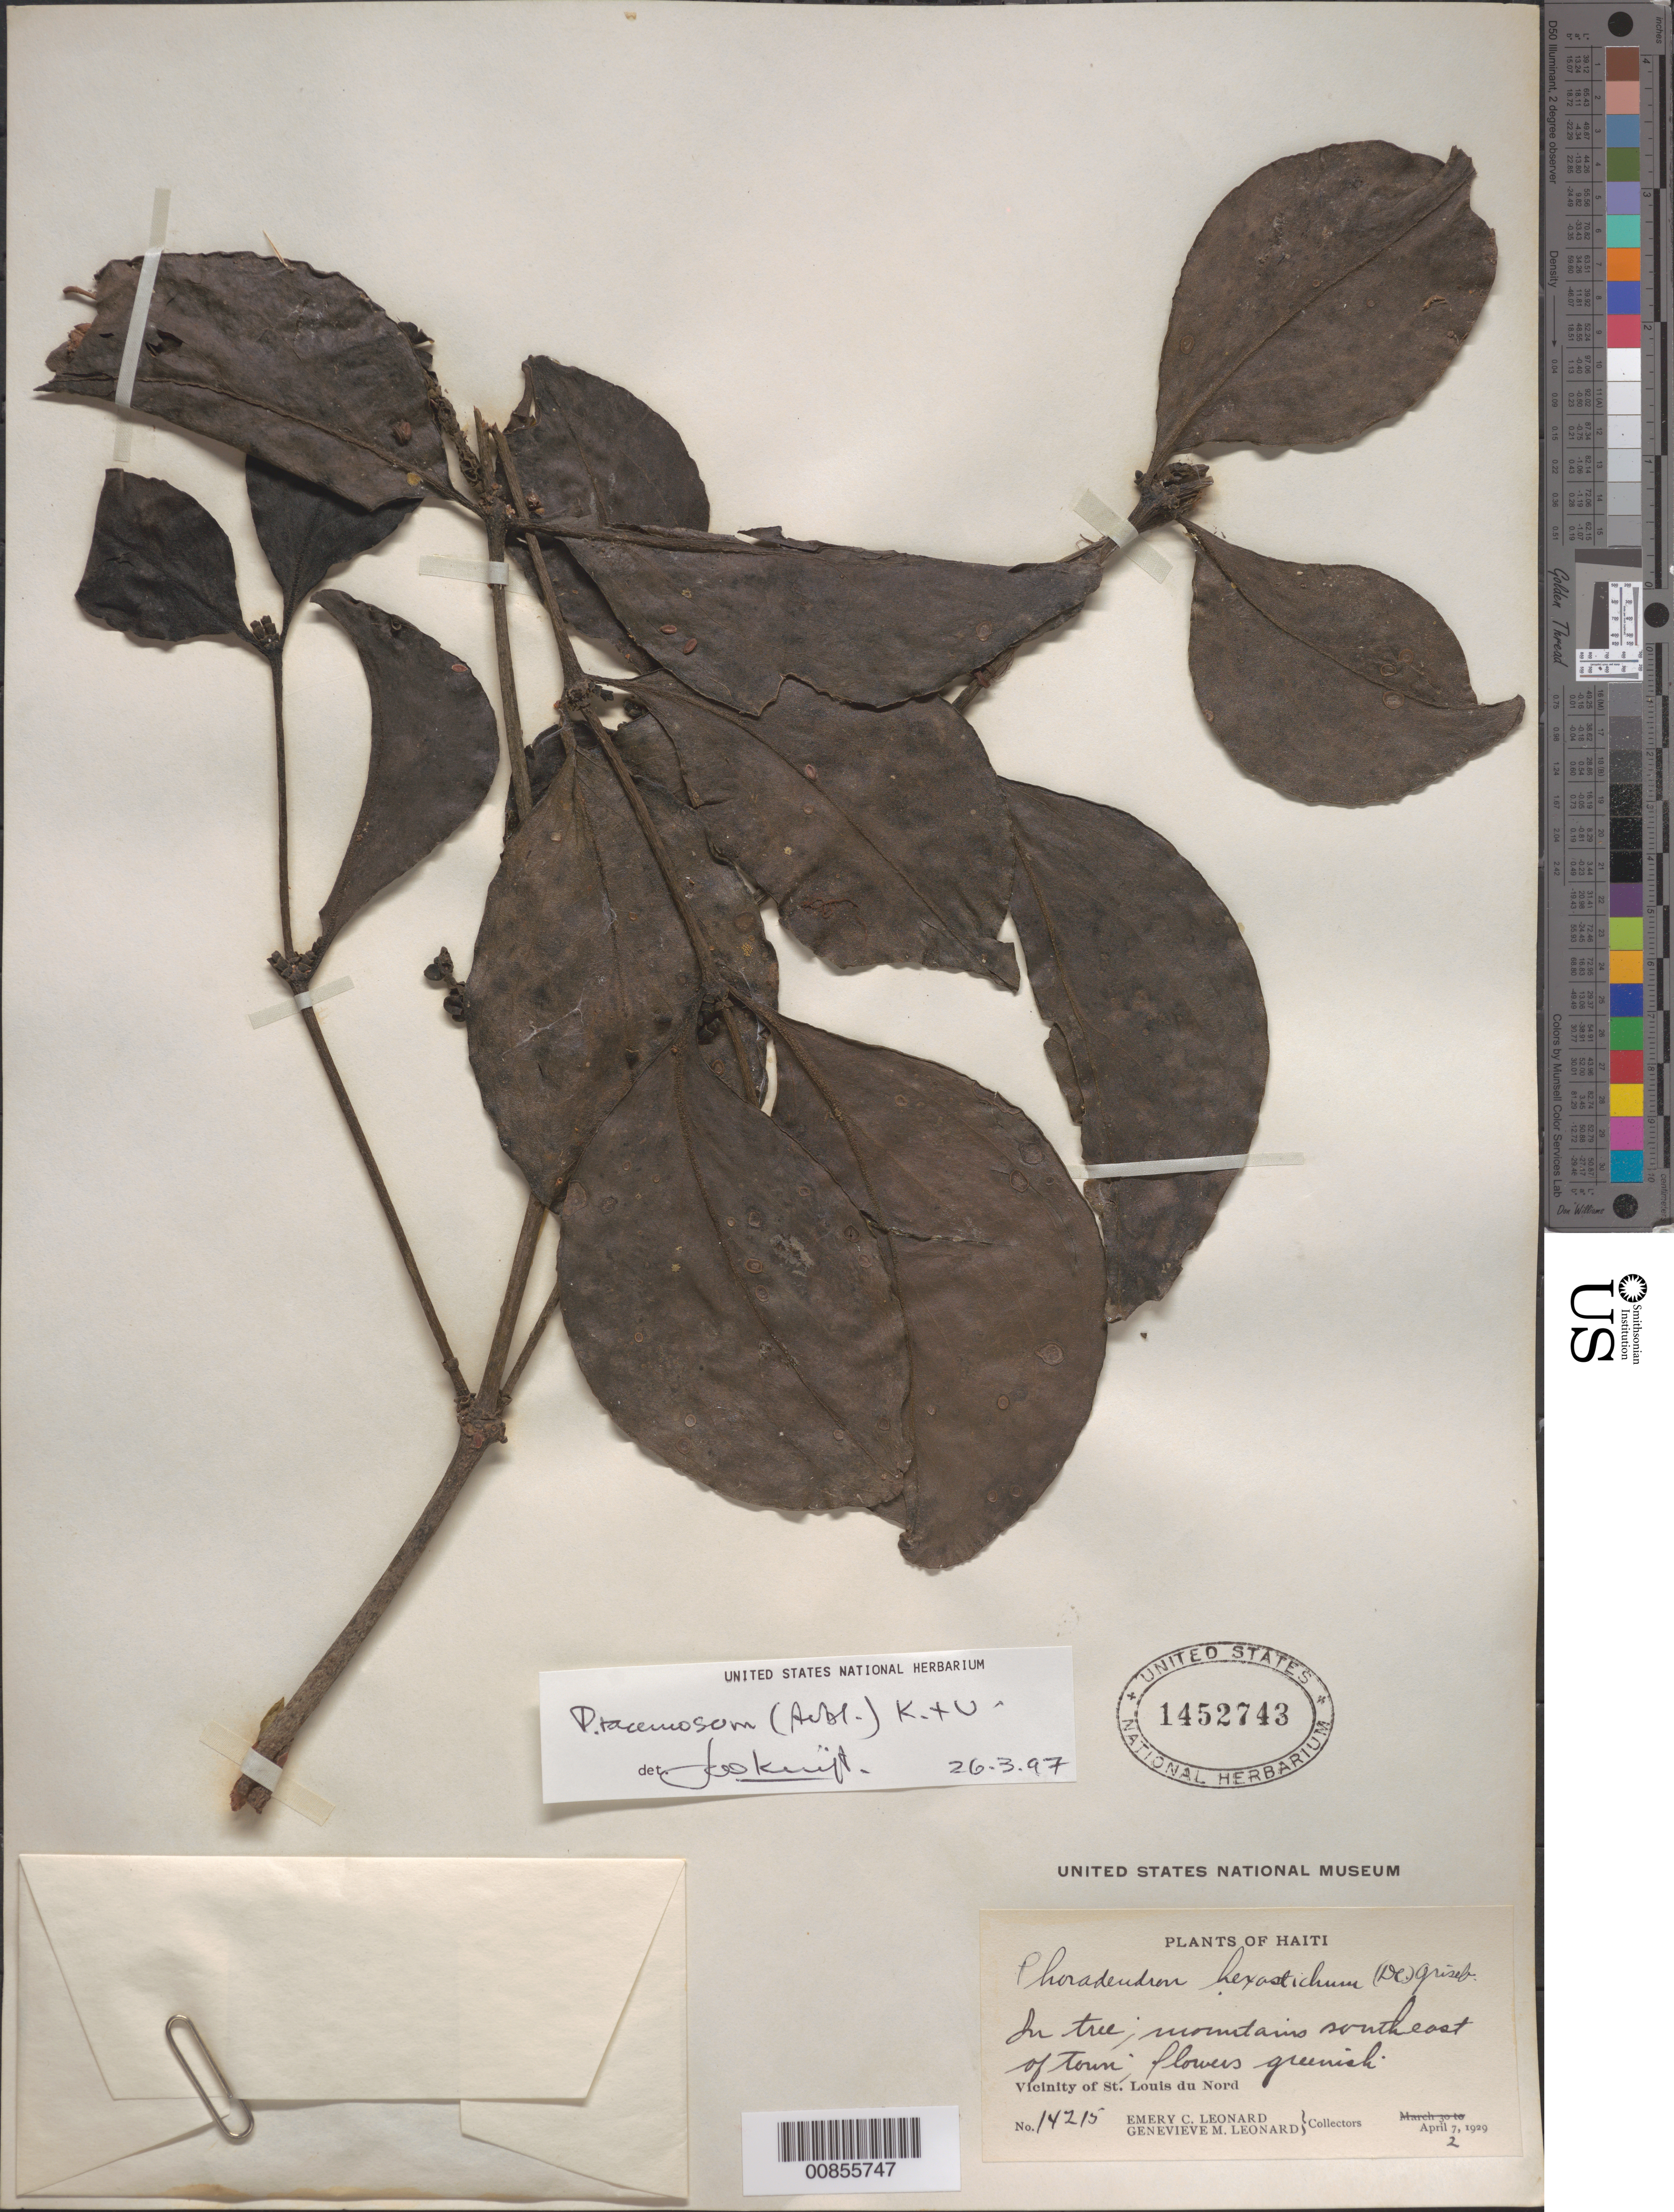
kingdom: Plantae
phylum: Tracheophyta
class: Magnoliopsida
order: Santalales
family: Viscaceae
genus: Phoradendron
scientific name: Phoradendron racemosum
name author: (Aubl.) Krug & Urb.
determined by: Kuijt, Job, (CANADA)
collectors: E. C. Leonard & G. M. Leonard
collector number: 14215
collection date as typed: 02 Apr 1929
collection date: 1929-04-02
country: Haiti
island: Hispaniola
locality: Vicinity of St. Louis du Nord. Mountains southeast of town.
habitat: In tree.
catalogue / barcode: US 1452753